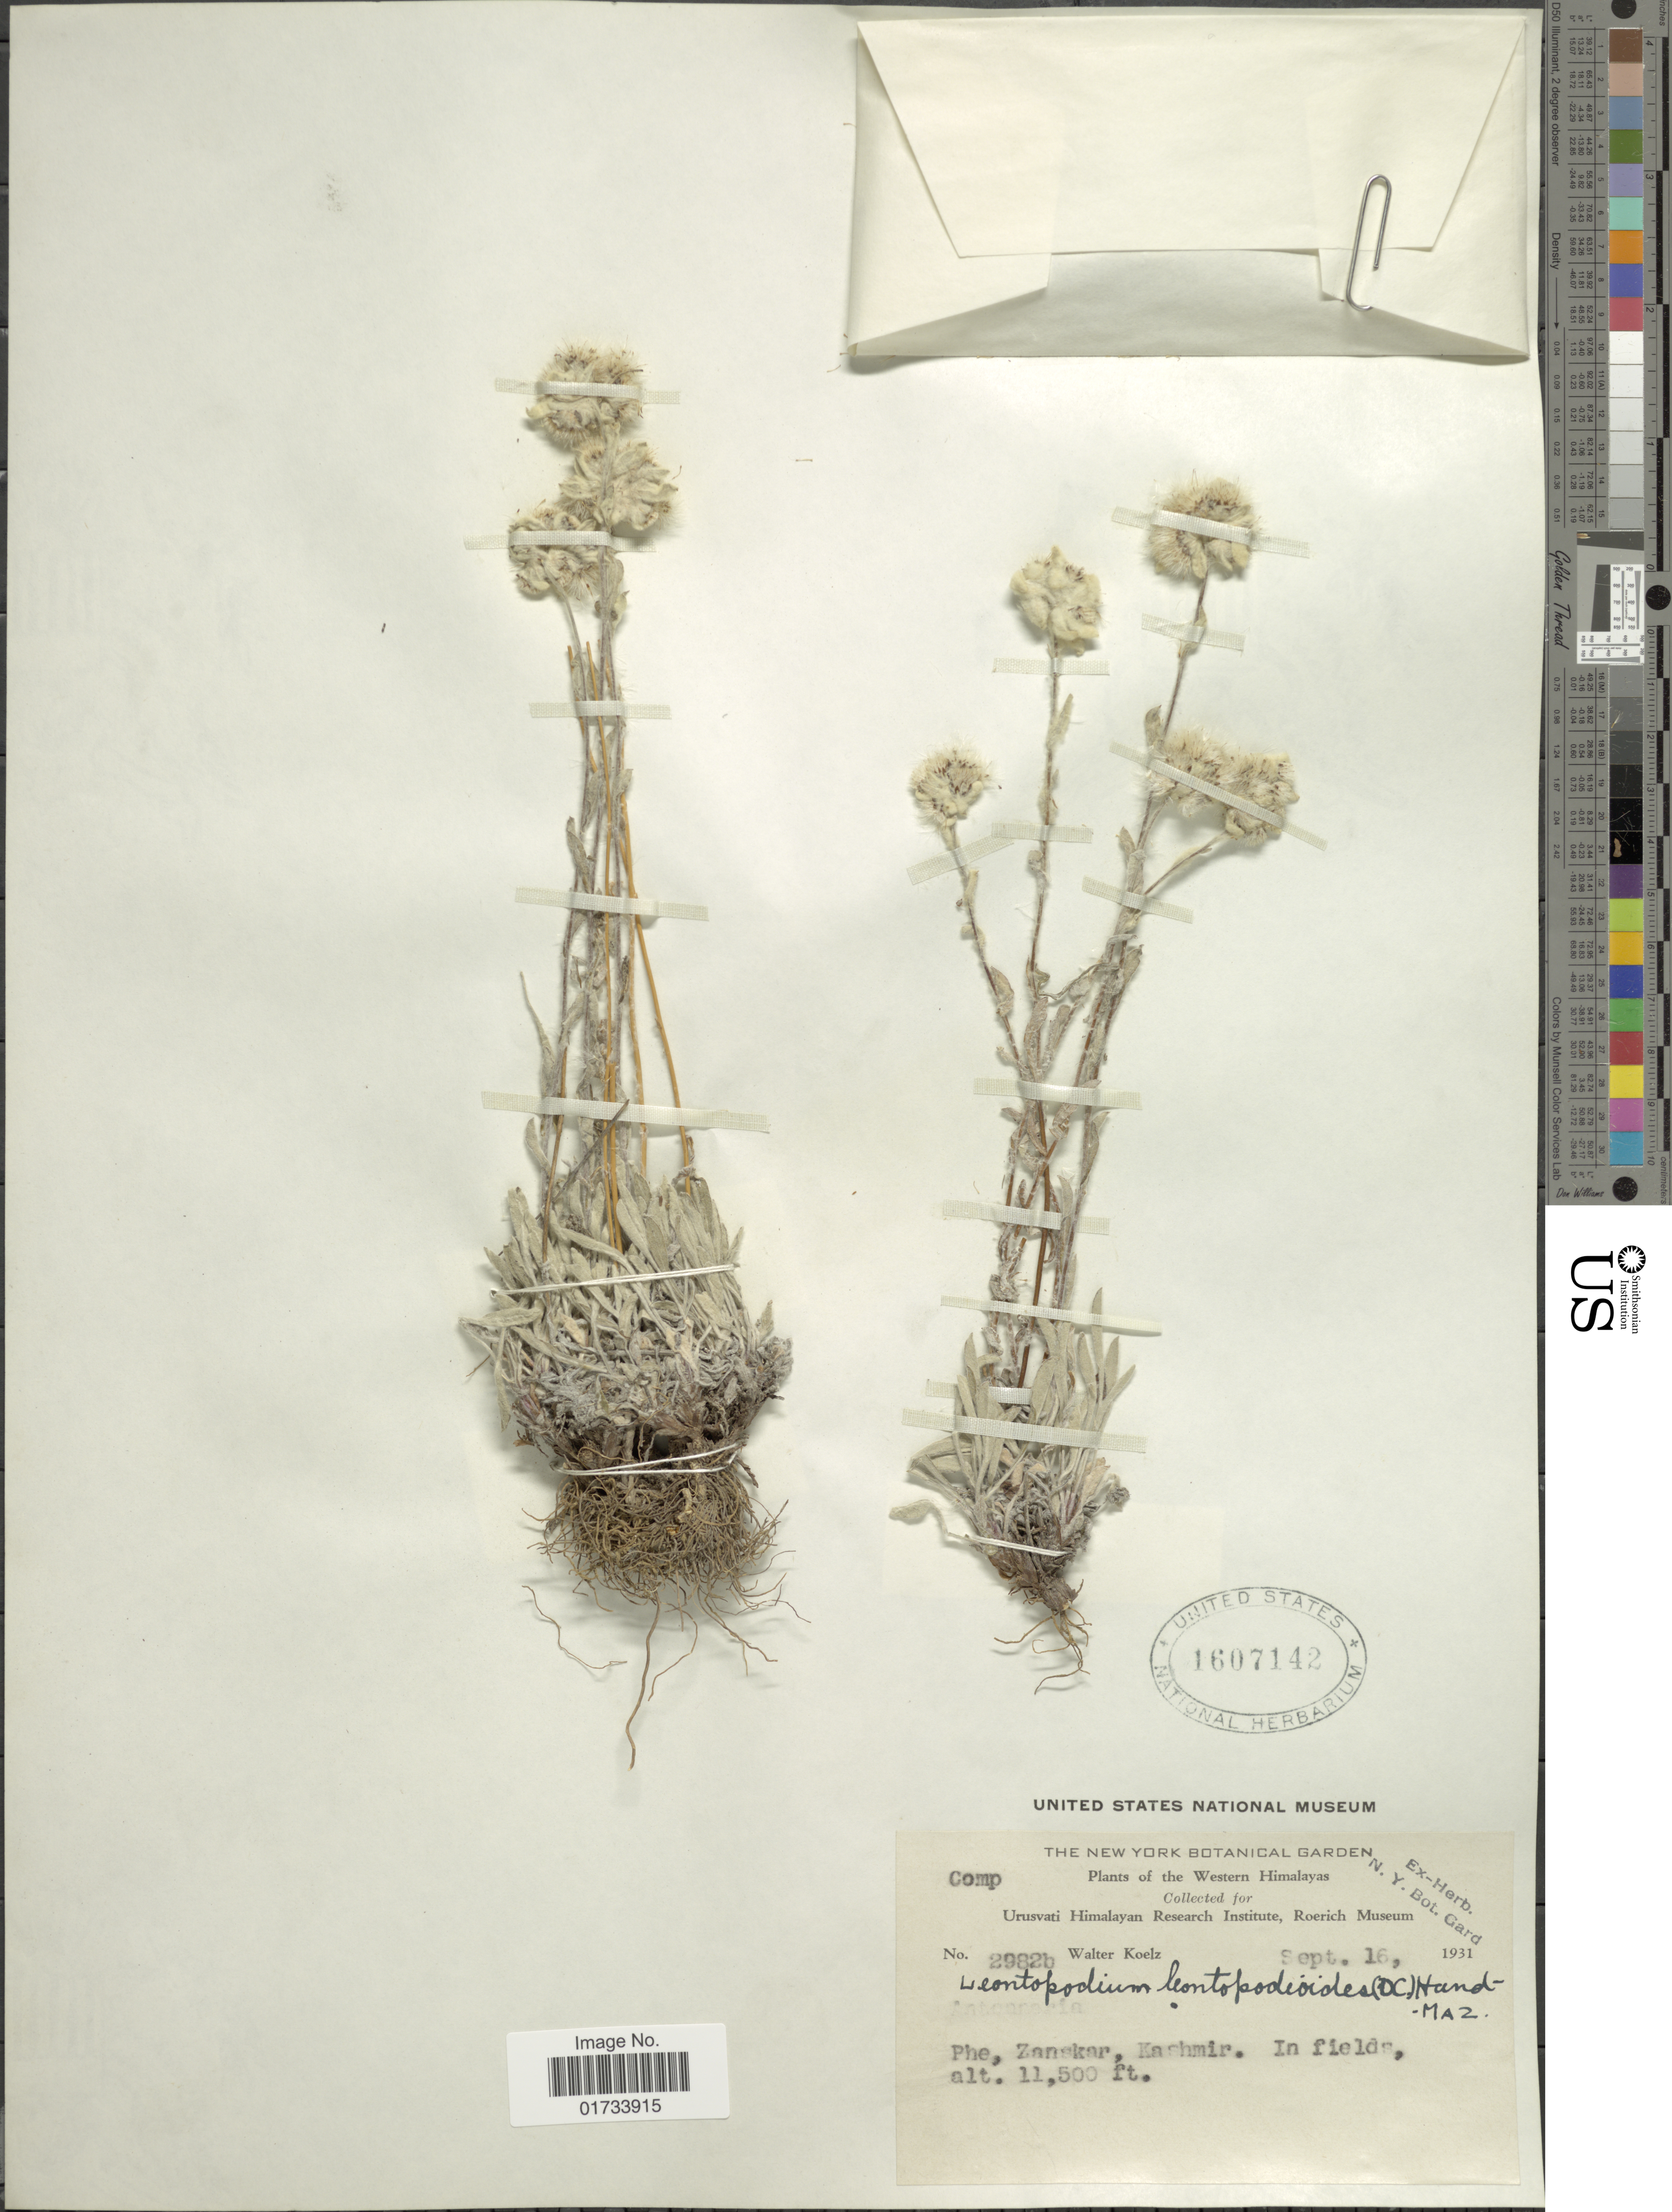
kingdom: Plantae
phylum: Tracheophyta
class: Magnoliopsida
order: Asterales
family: Asteraceae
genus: Leontopodium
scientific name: Leontopodium leontopodioides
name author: (Willd.) Beauverd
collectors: W. N. Koelz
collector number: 2982b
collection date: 1931-09-16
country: India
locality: Western Himalaya, Phe, Zanskar, Kashmir, in fields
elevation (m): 3505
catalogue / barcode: US 1607142